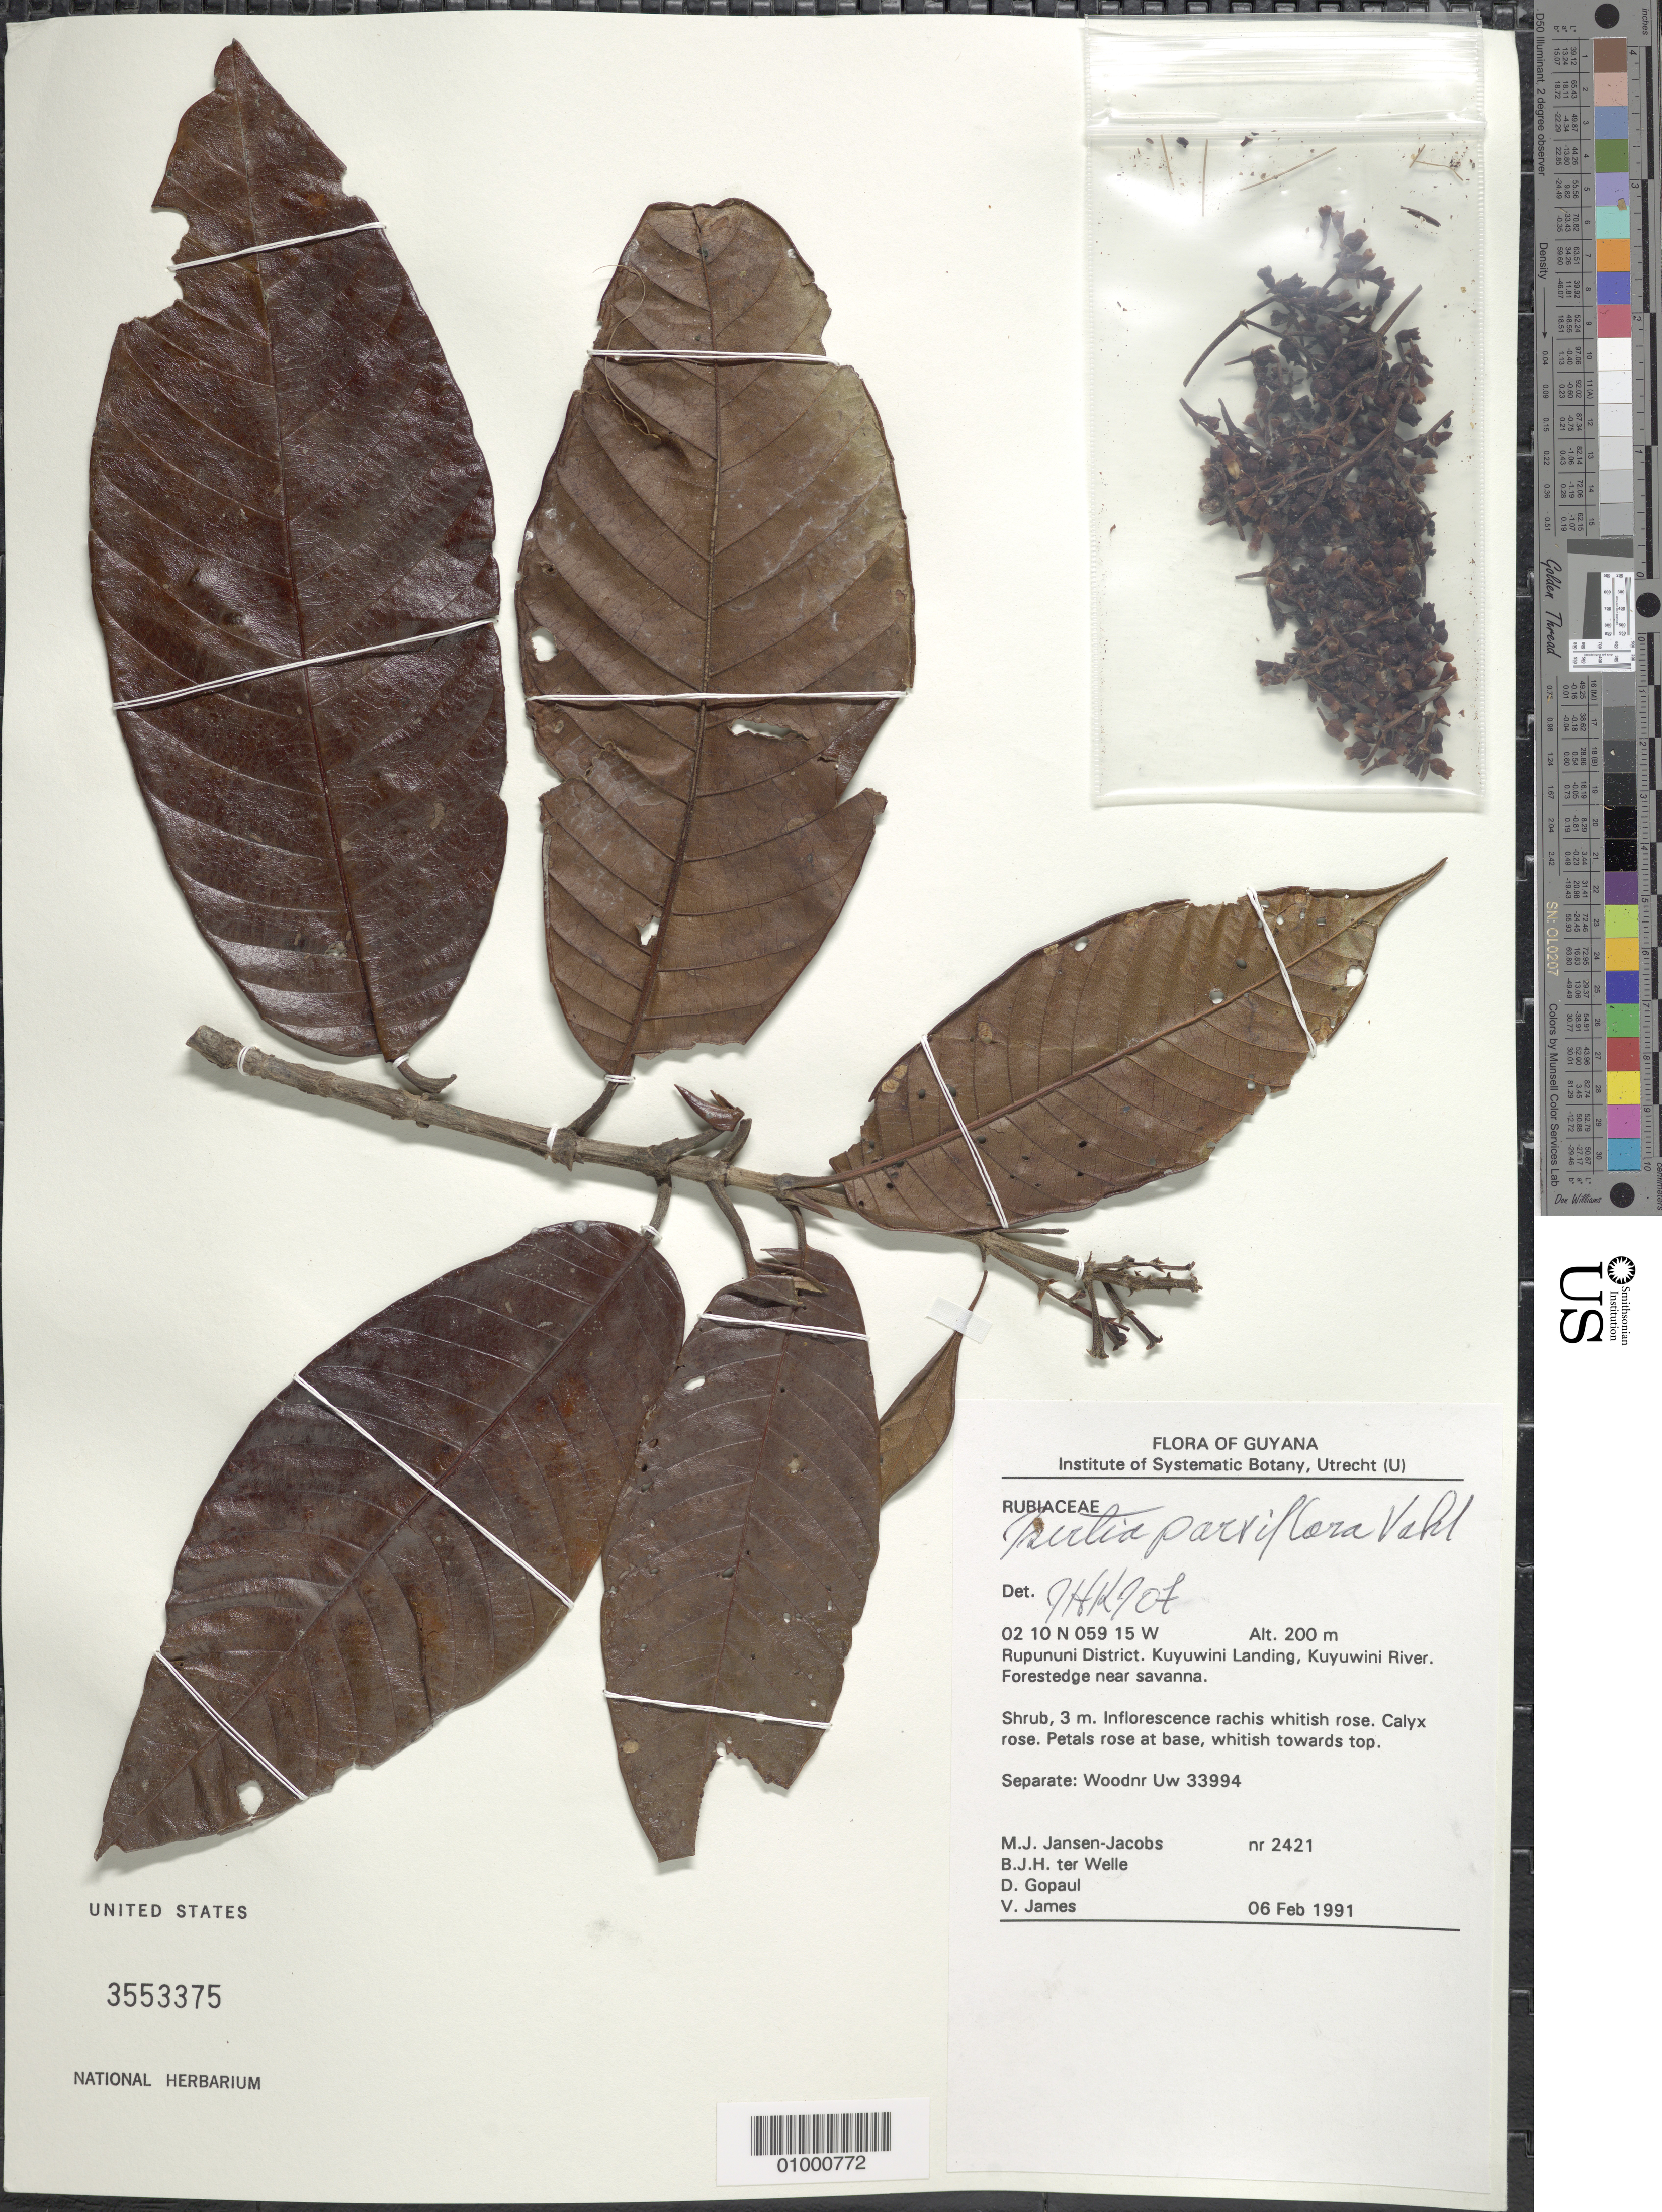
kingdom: Plantae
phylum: Tracheophyta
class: Magnoliopsida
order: Gentianales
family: Rubiaceae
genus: Isertia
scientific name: Isertia parviflora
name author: Vahl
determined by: Kirkbride, J. H.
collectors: M. J. Jansen-Jacobs, B. Welle, D. Gopaul & V. James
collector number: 2421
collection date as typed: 6-Feb-91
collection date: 1991-02-06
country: Guyana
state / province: U. Takutu-U. Essequibo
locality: Kuyuwini Landing, Kuyuwini River, Rupununi District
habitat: Forest edge near savanna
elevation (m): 200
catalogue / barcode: US 3553375